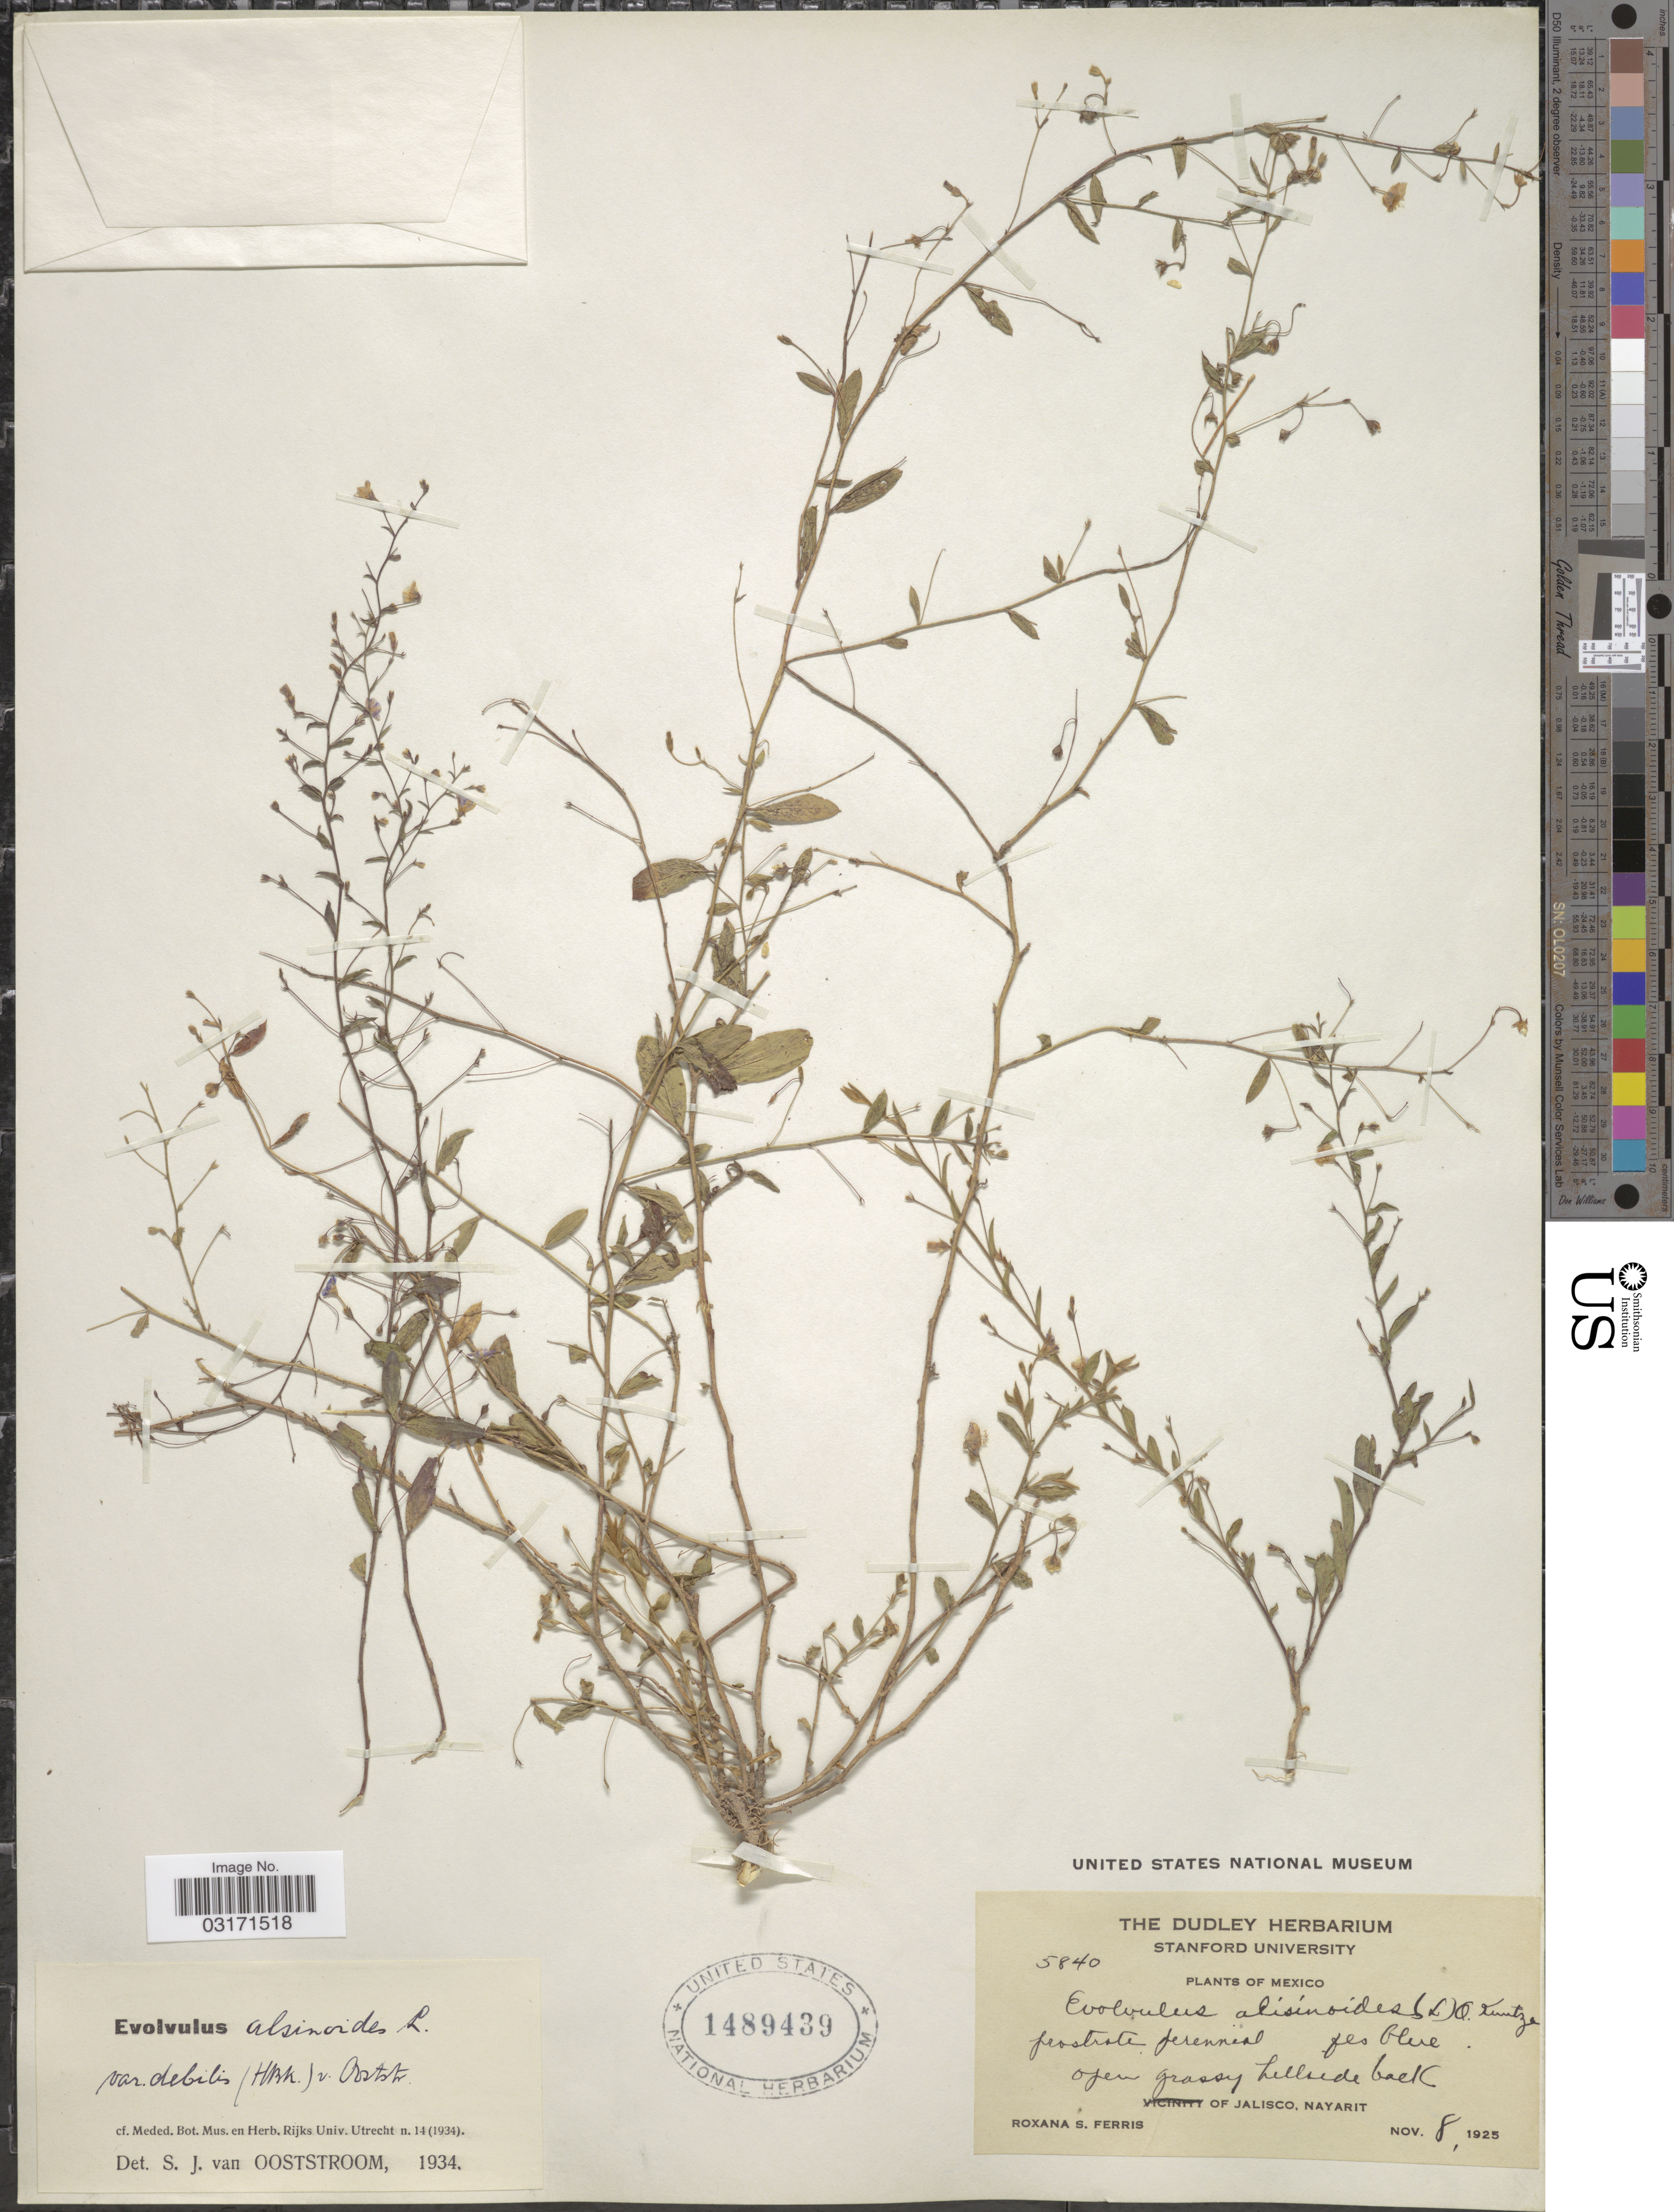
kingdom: Plantae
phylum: Tracheophyta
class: Magnoliopsida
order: Solanales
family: Convolvulaceae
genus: Evolvulus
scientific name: Evolvulus alsinoides var. debilis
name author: (Kunth) Ooststr.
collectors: R. S. Ferris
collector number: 5840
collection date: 1925-11-08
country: Mexico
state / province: Nayarit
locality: Open grassy hillside back of Jalisco, Nayarit.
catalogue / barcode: US 1489439